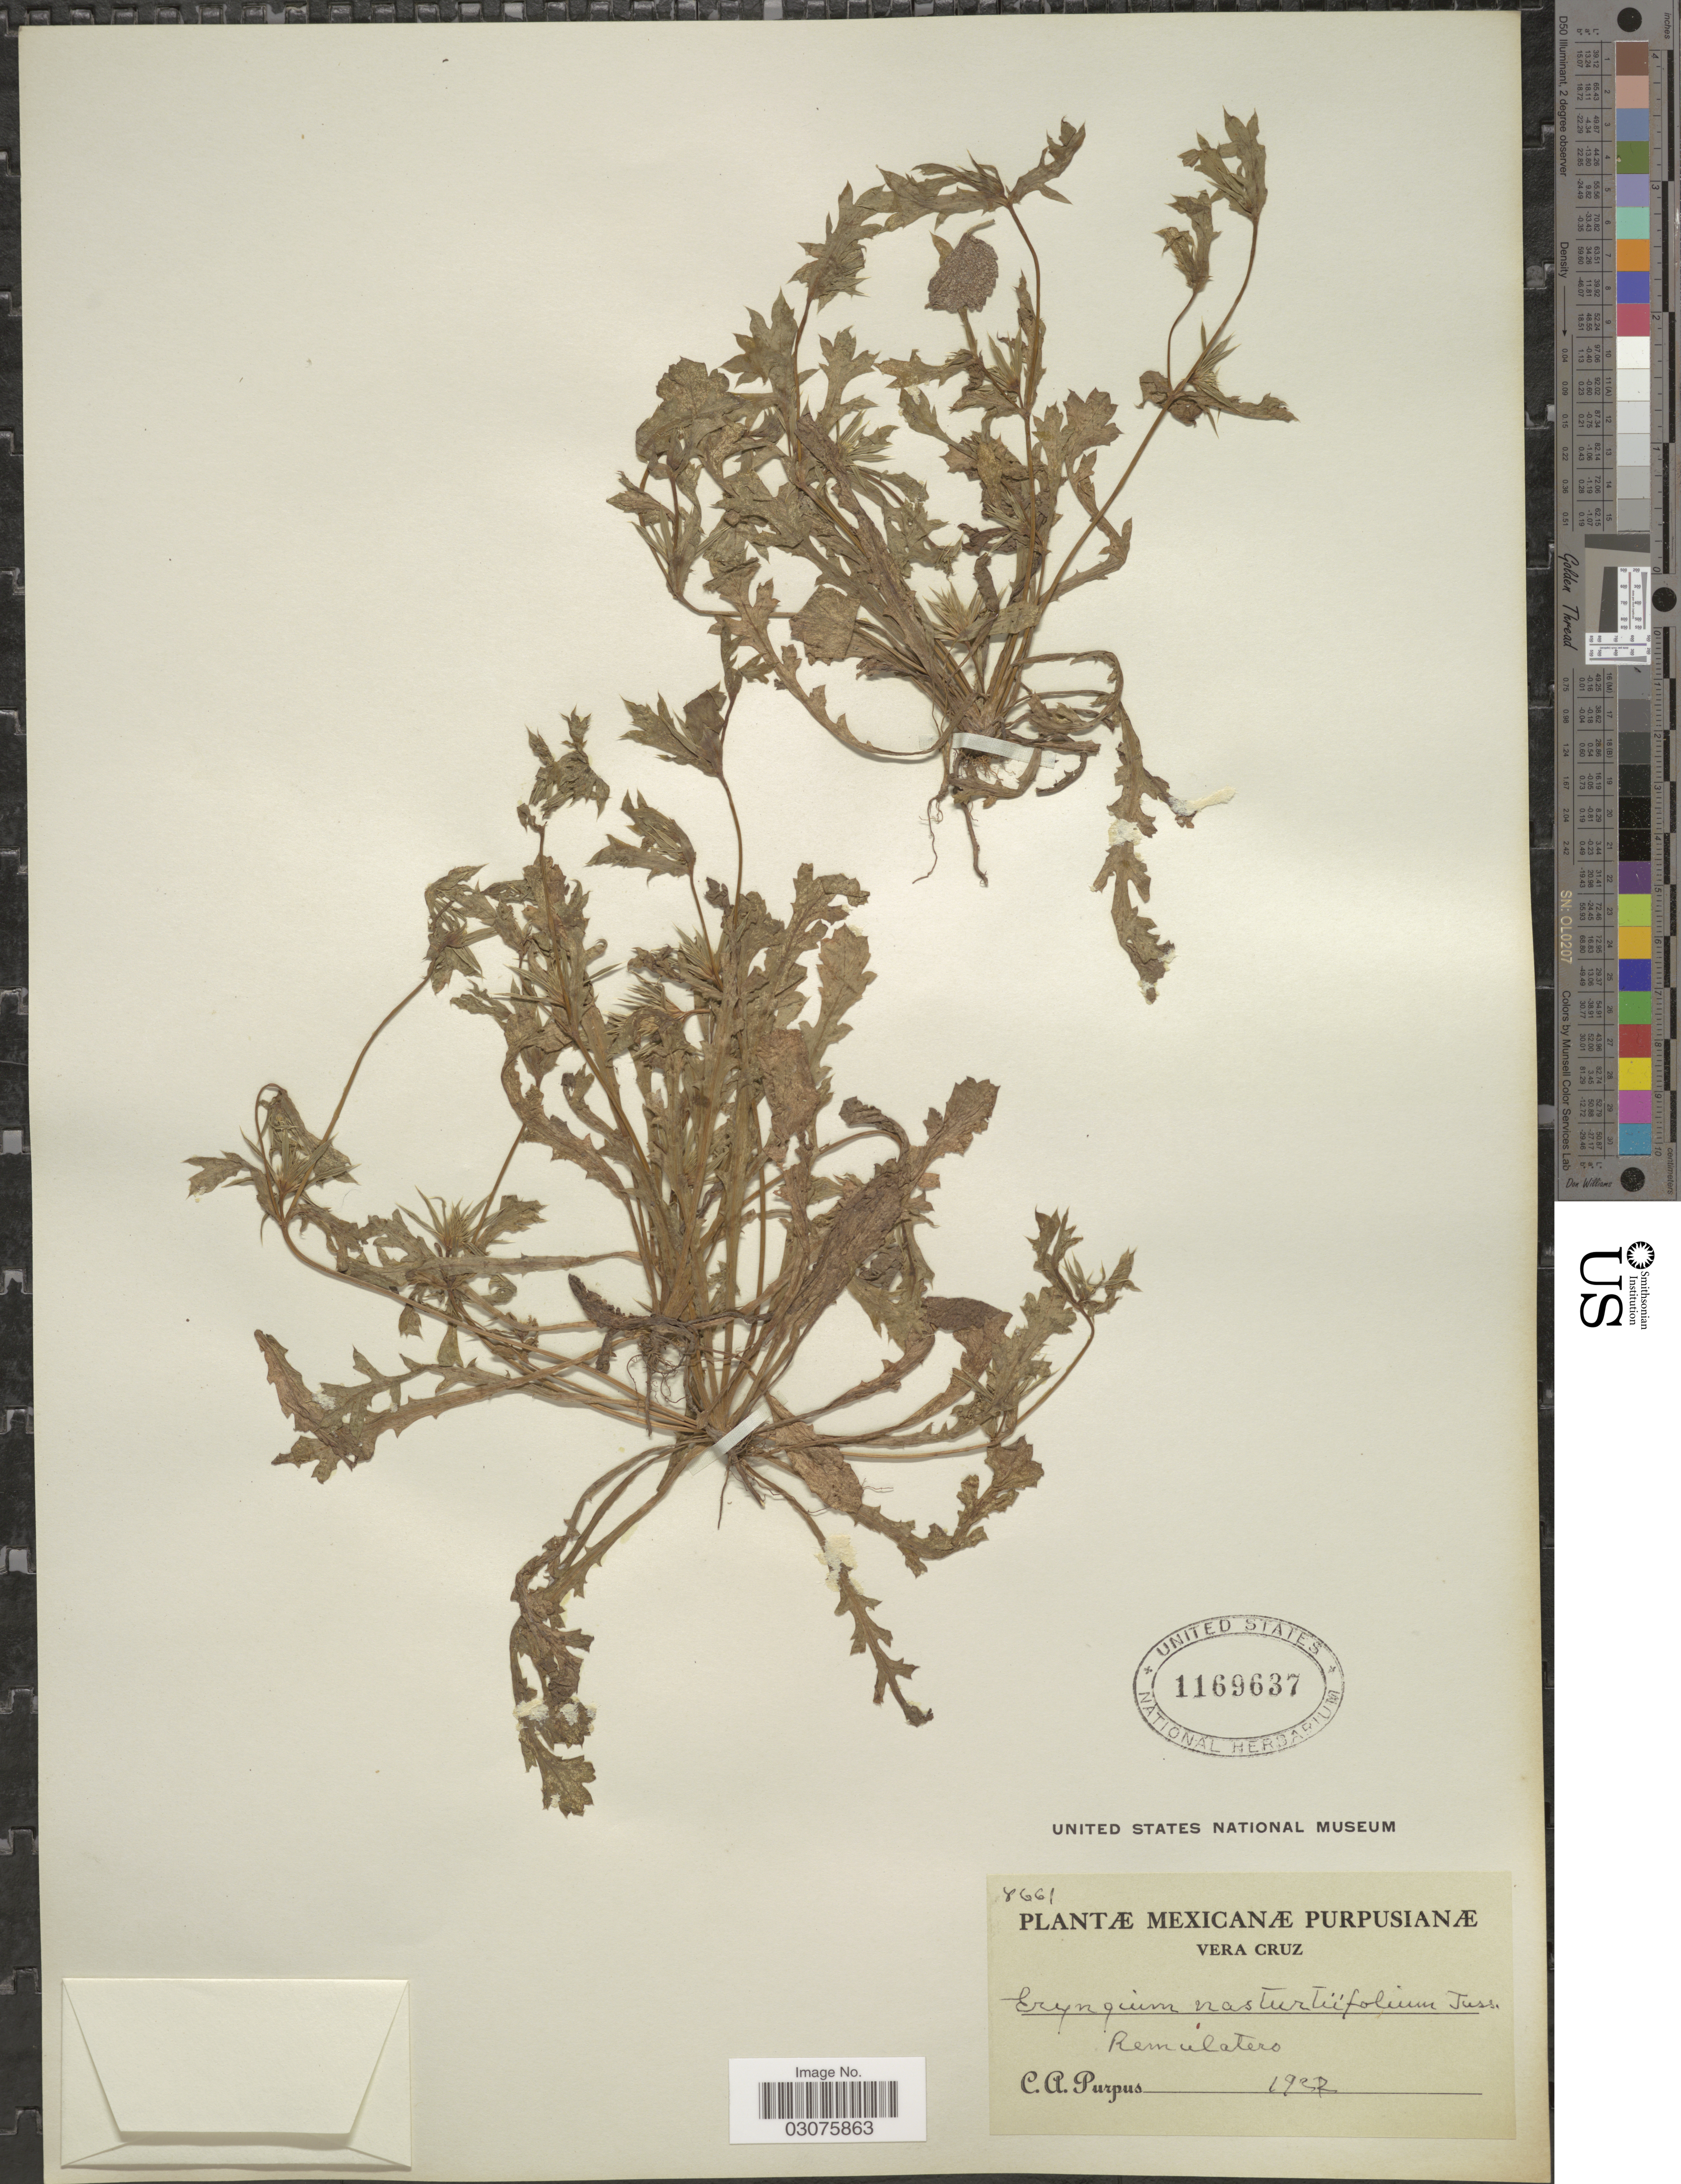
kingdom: Plantae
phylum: Tracheophyta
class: Magnoliopsida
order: Apiales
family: Apiaceae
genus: Eryngium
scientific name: Eryngium nasturtiifolium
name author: Juss. ex F. Delaroche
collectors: C. A. Purpus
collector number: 8661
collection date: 1932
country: Mexico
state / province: Veracruz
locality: Vera Cruz. Remulatero.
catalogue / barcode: US 1169637